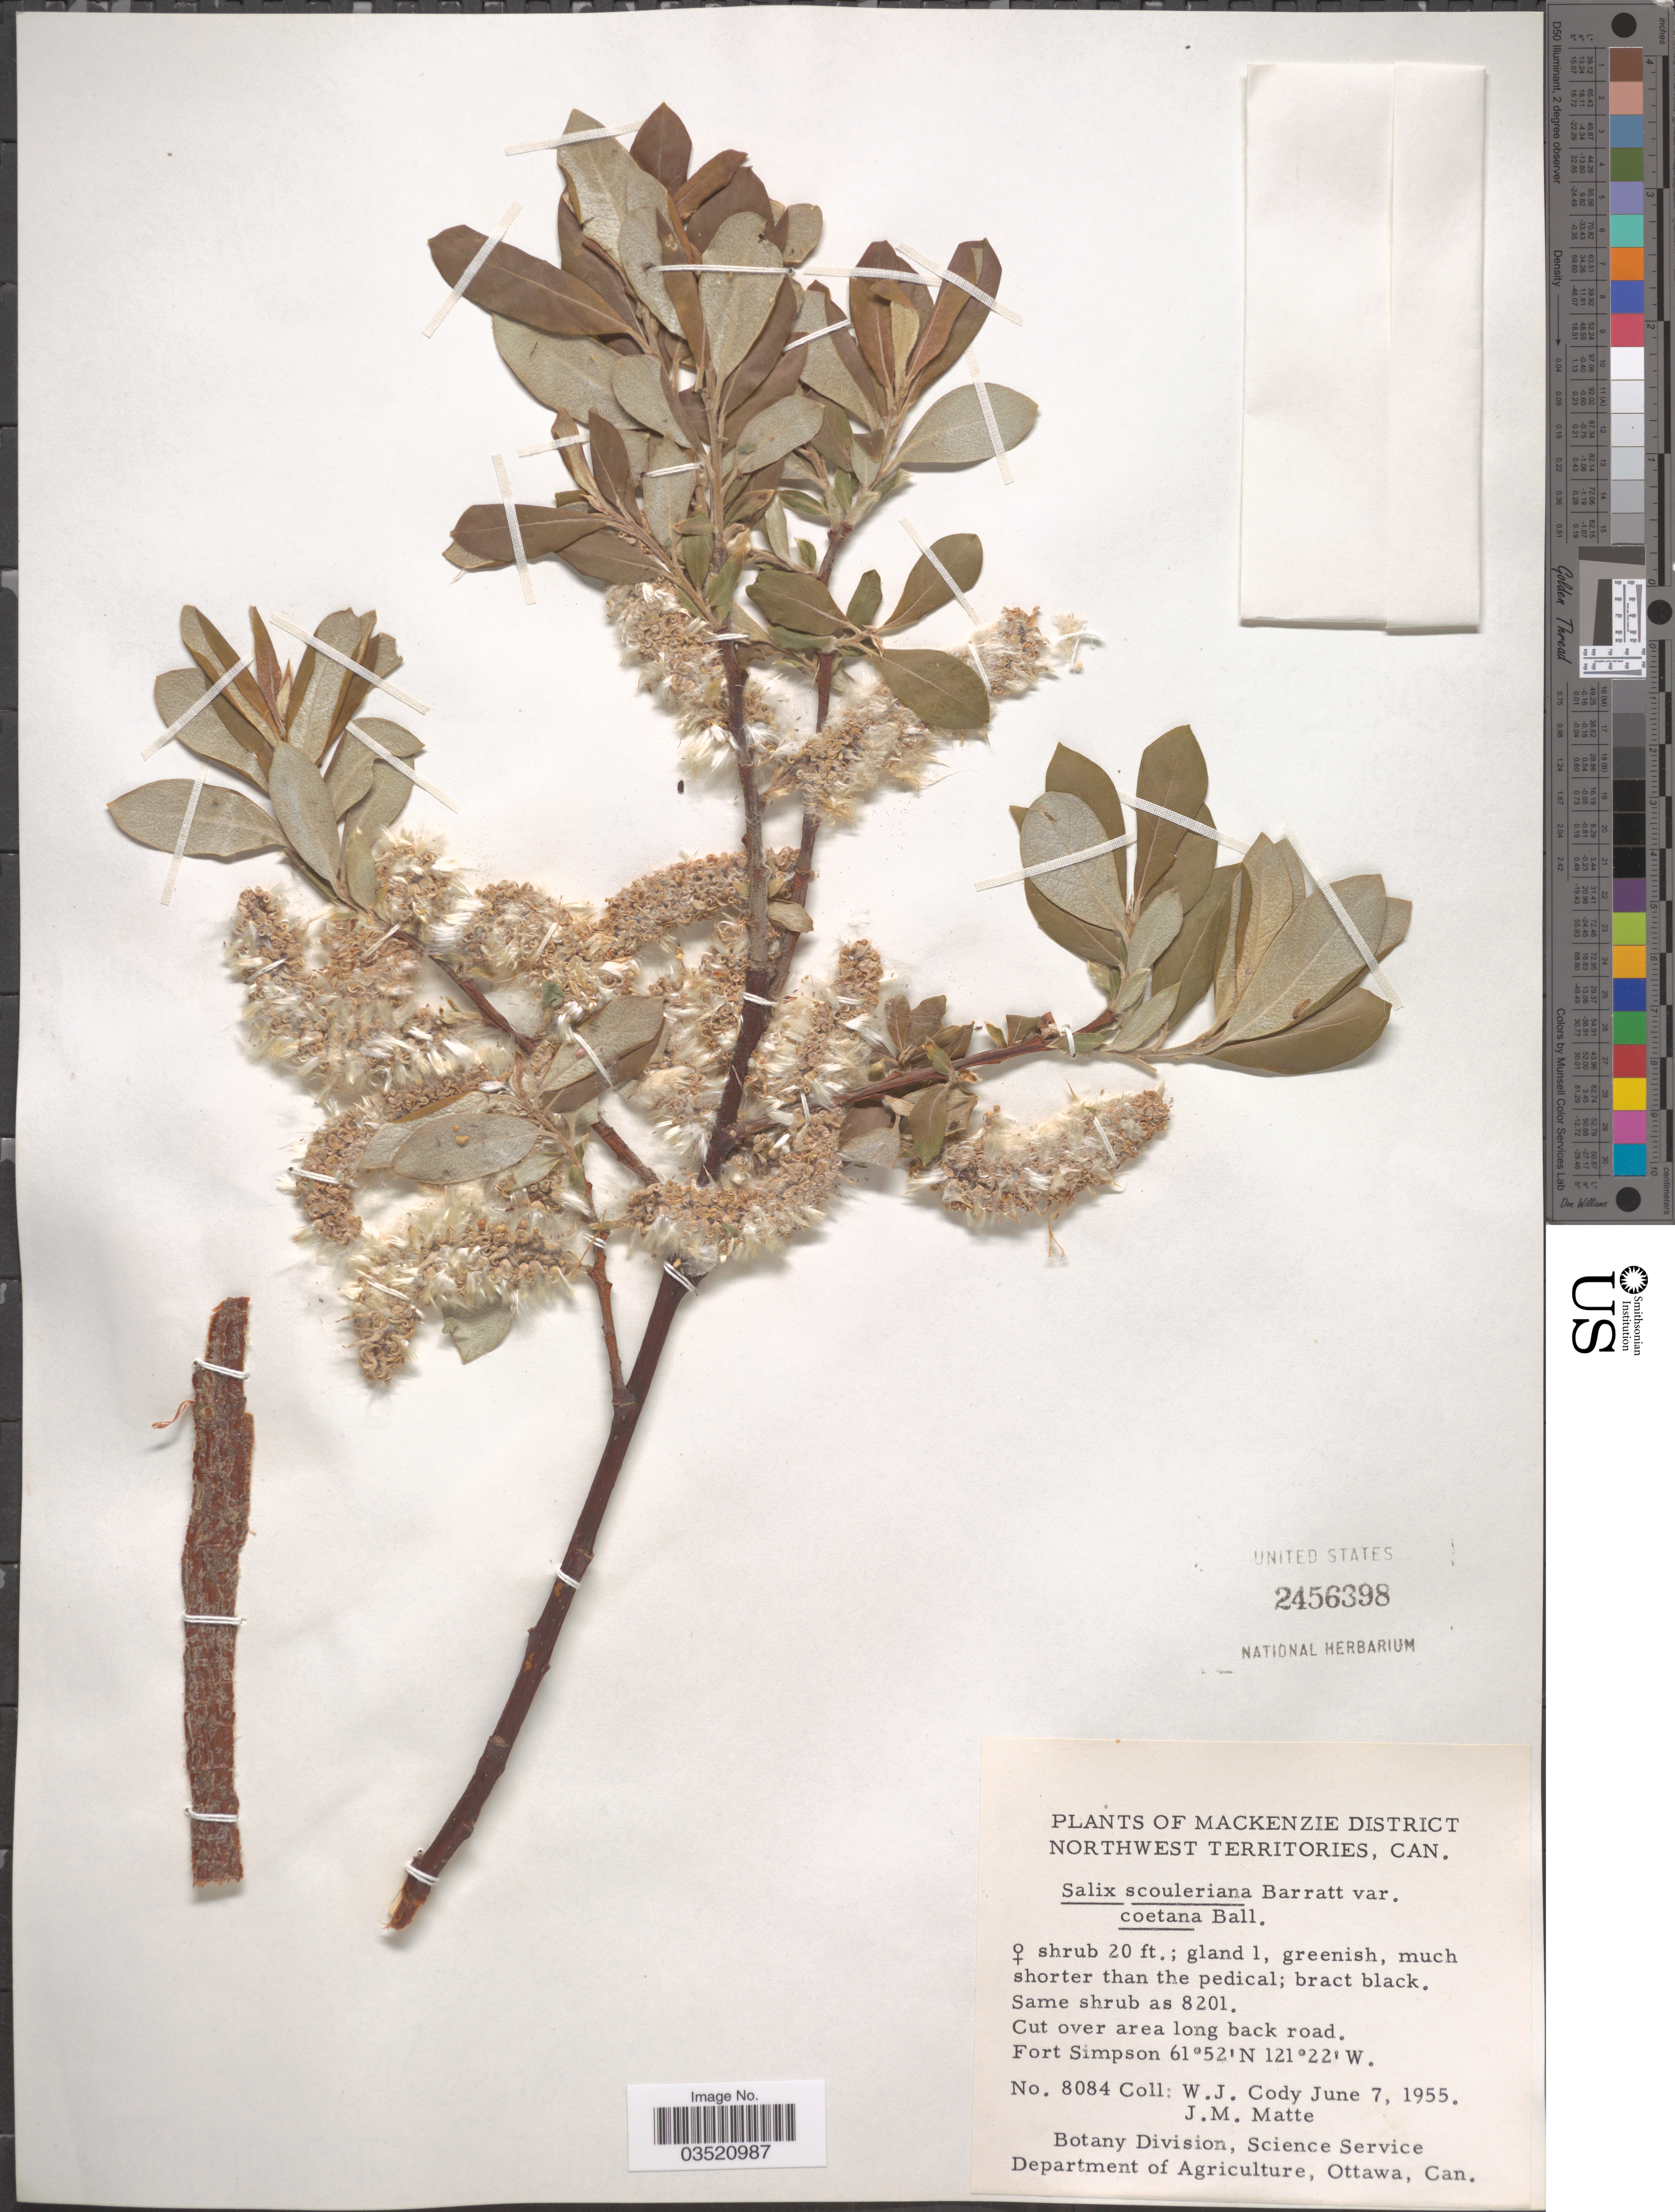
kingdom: Plantae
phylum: Tracheophyta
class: Magnoliopsida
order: Malpighiales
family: Salicaceae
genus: Salix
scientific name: Salix scouleriana var. coetanea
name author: C.R. Ball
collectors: W. Cody & J. Matte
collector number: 8084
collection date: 1955-06-07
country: Canada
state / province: Northwest Territories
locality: Mackenzie District. Fort Simpson.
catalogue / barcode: US 2456398